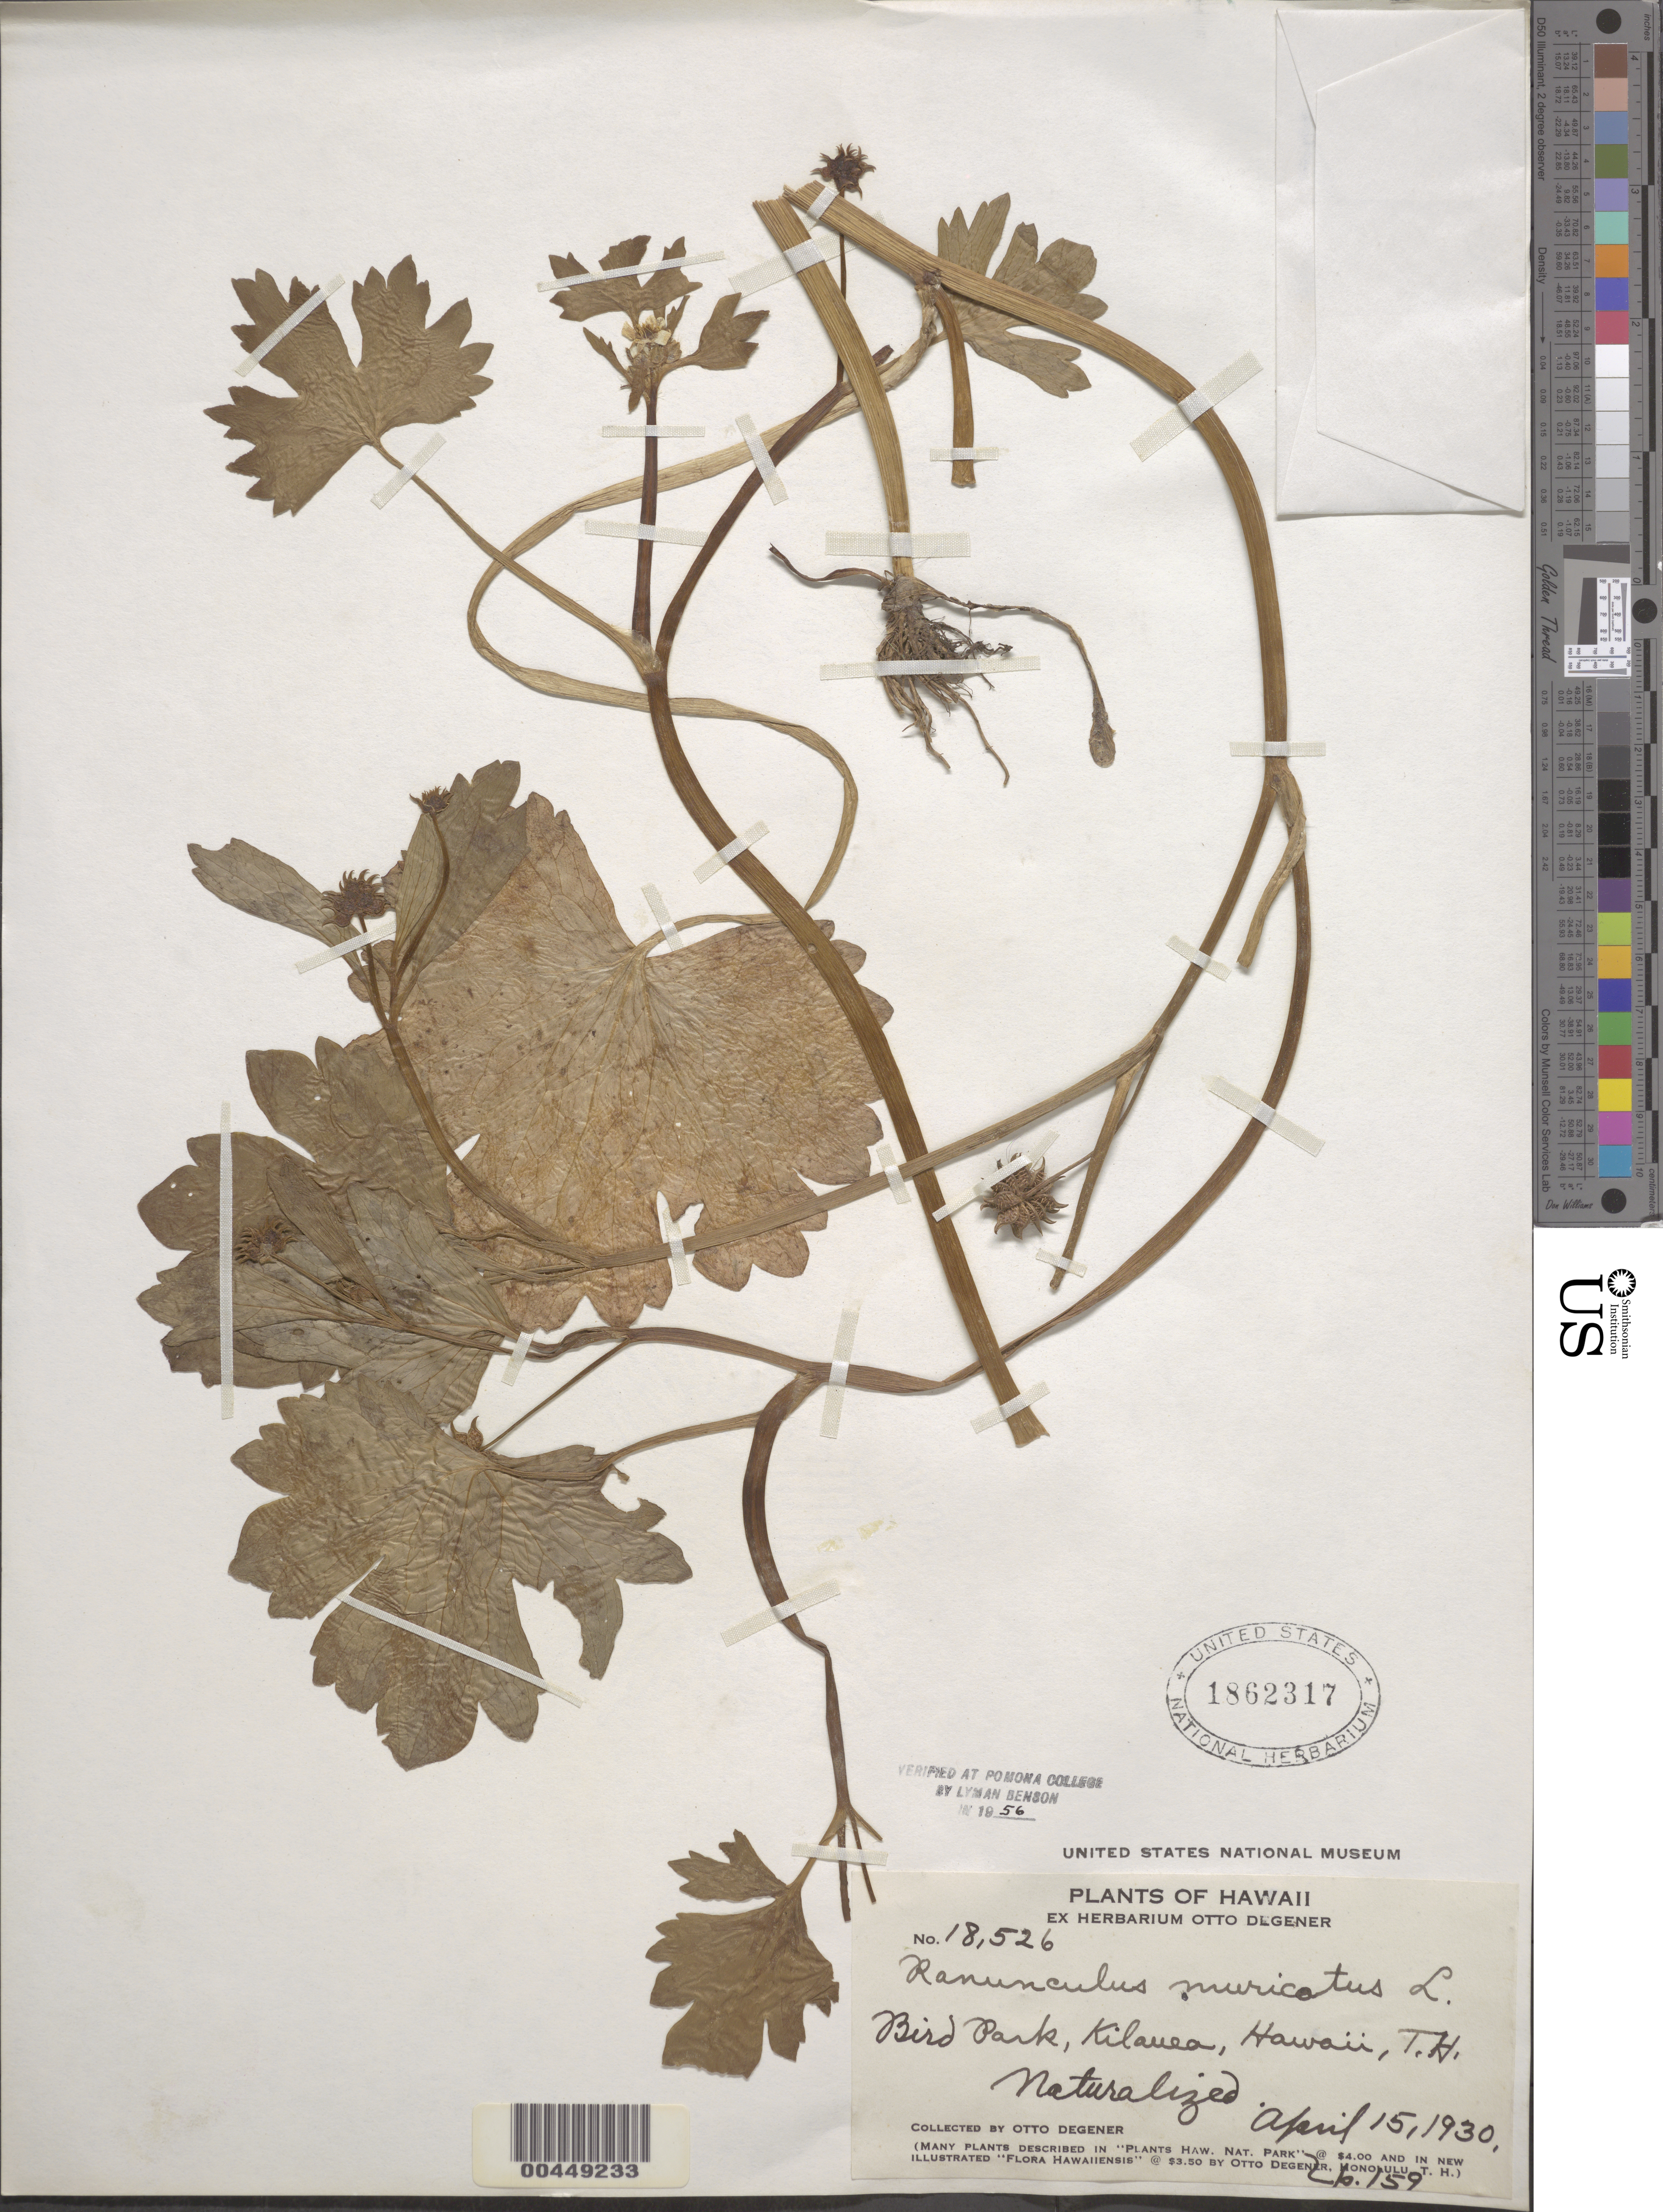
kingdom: Plantae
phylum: Tracheophyta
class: Magnoliopsida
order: Ranunculales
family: Ranunculaceae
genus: Ranunculus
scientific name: Ranunculus muricatus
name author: L.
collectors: O. Degener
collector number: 18526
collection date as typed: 15 Apr 1930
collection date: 1930-04-15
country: United States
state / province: Hawaii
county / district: Hawaii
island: Hawaii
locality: Bird Park, Kilauea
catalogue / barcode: US 1862317